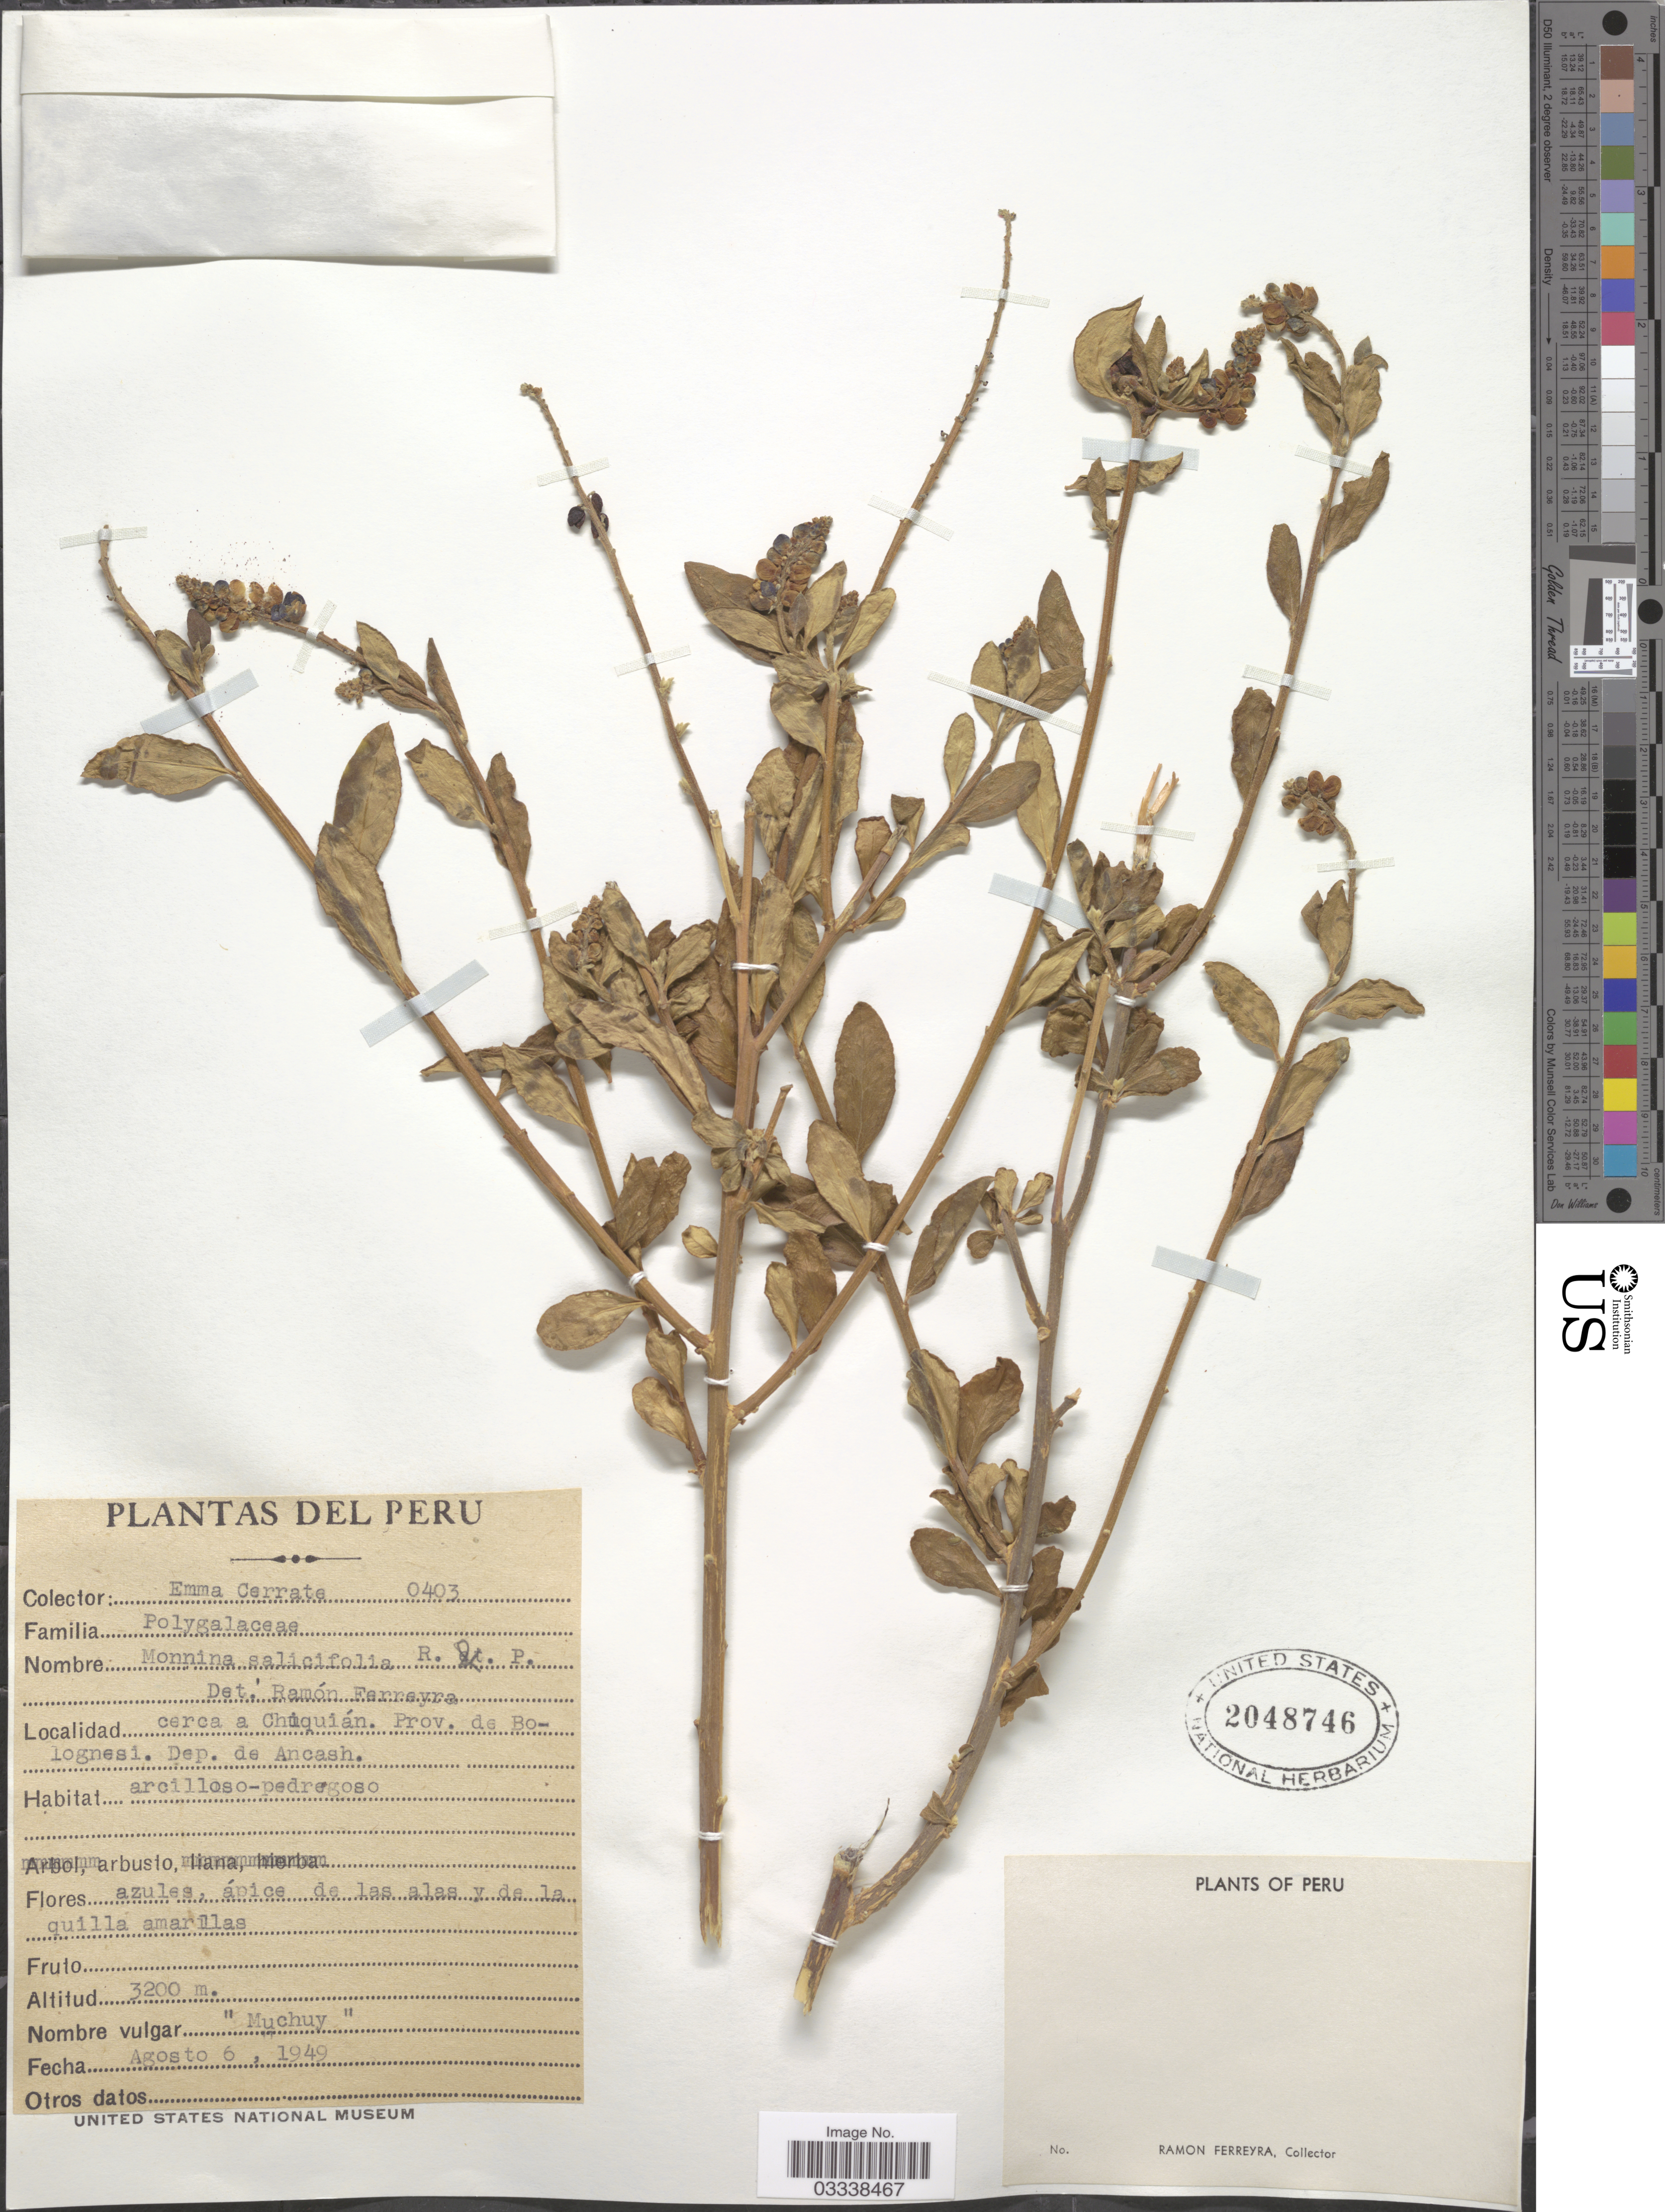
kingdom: Plantae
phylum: Tracheophyta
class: Magnoliopsida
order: Fabales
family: Polygalaceae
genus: Monnina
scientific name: Monnina salicifolia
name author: Ruiz & Pav.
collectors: E. Cerrate & R. A. Ferreyra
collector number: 0403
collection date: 1949-08-06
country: Peru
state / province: Ancash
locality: Cerca a Chiquián. Prov. de Bolognesi. Dep. de Ancash.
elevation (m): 3200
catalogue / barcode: US 2048746